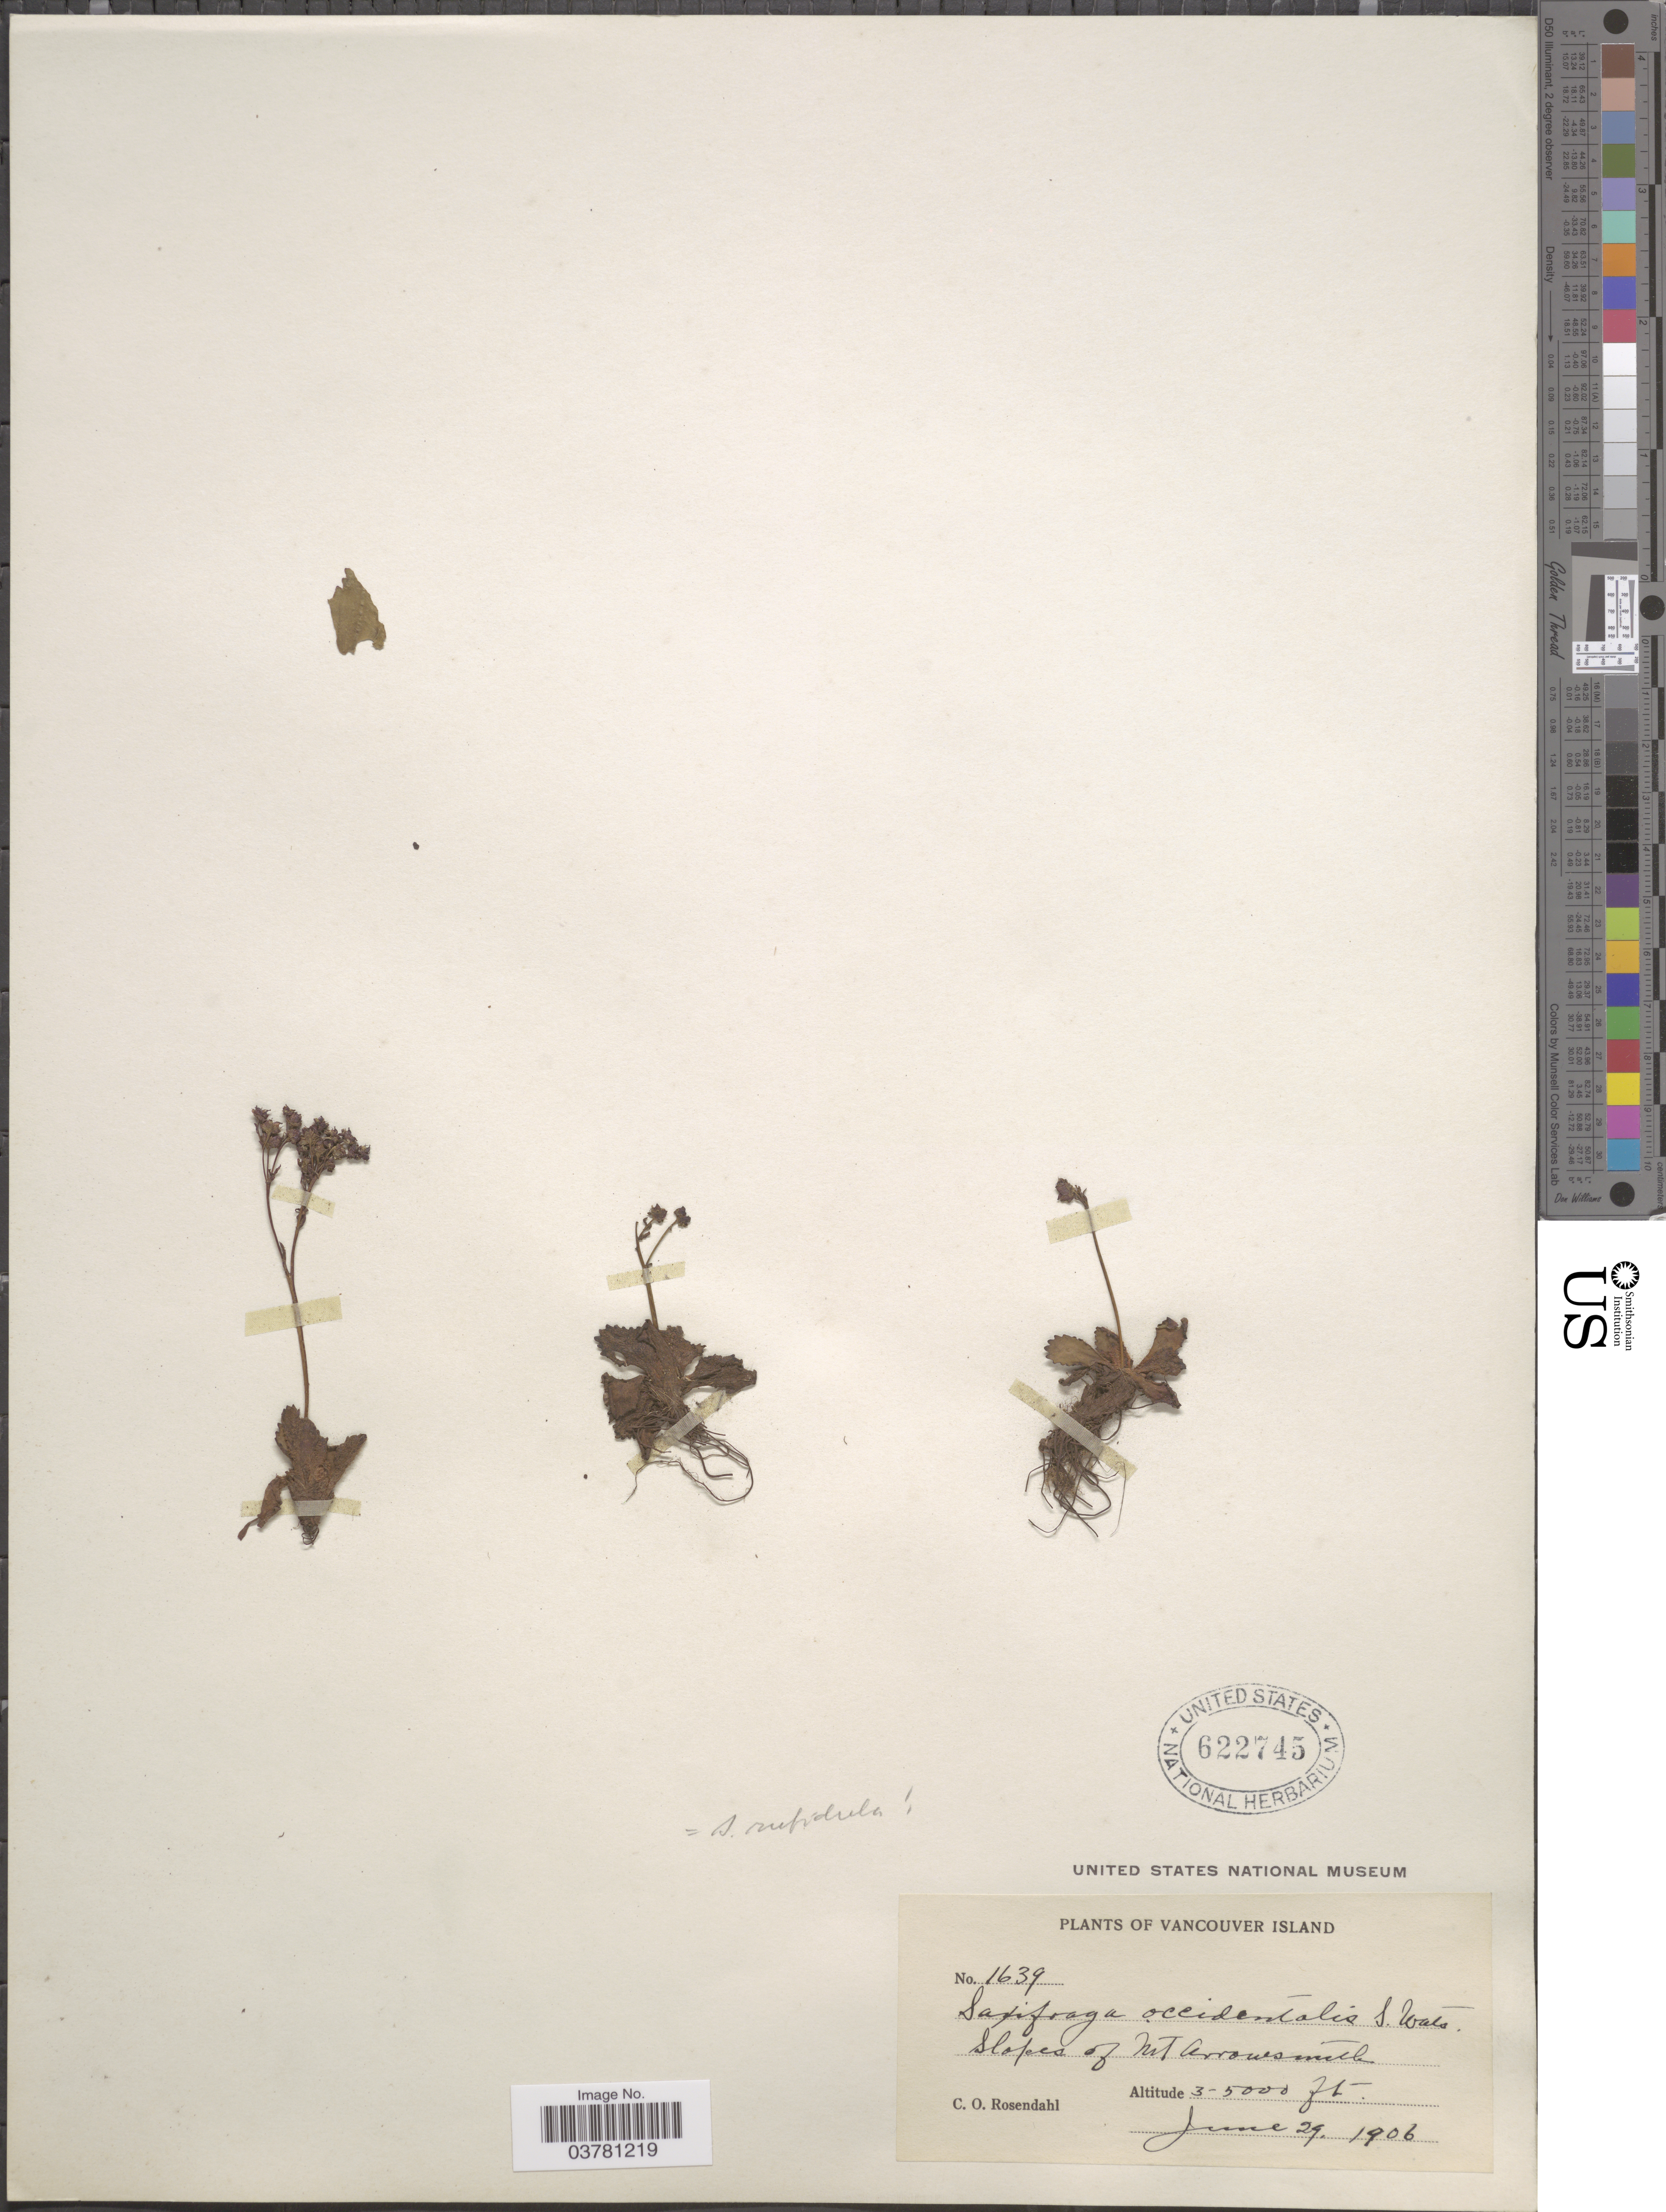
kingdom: Plantae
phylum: Tracheophyta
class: Magnoliopsida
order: Saxifragales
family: Saxifragaceae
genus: Micranthes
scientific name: Micranthes rufidula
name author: Small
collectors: C. O. Rosendahl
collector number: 1639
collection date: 1906-06-29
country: Canada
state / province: British Columbia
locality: Vancouver Island. Slopes of Mt Arrowsmith.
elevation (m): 914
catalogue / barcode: US 622745